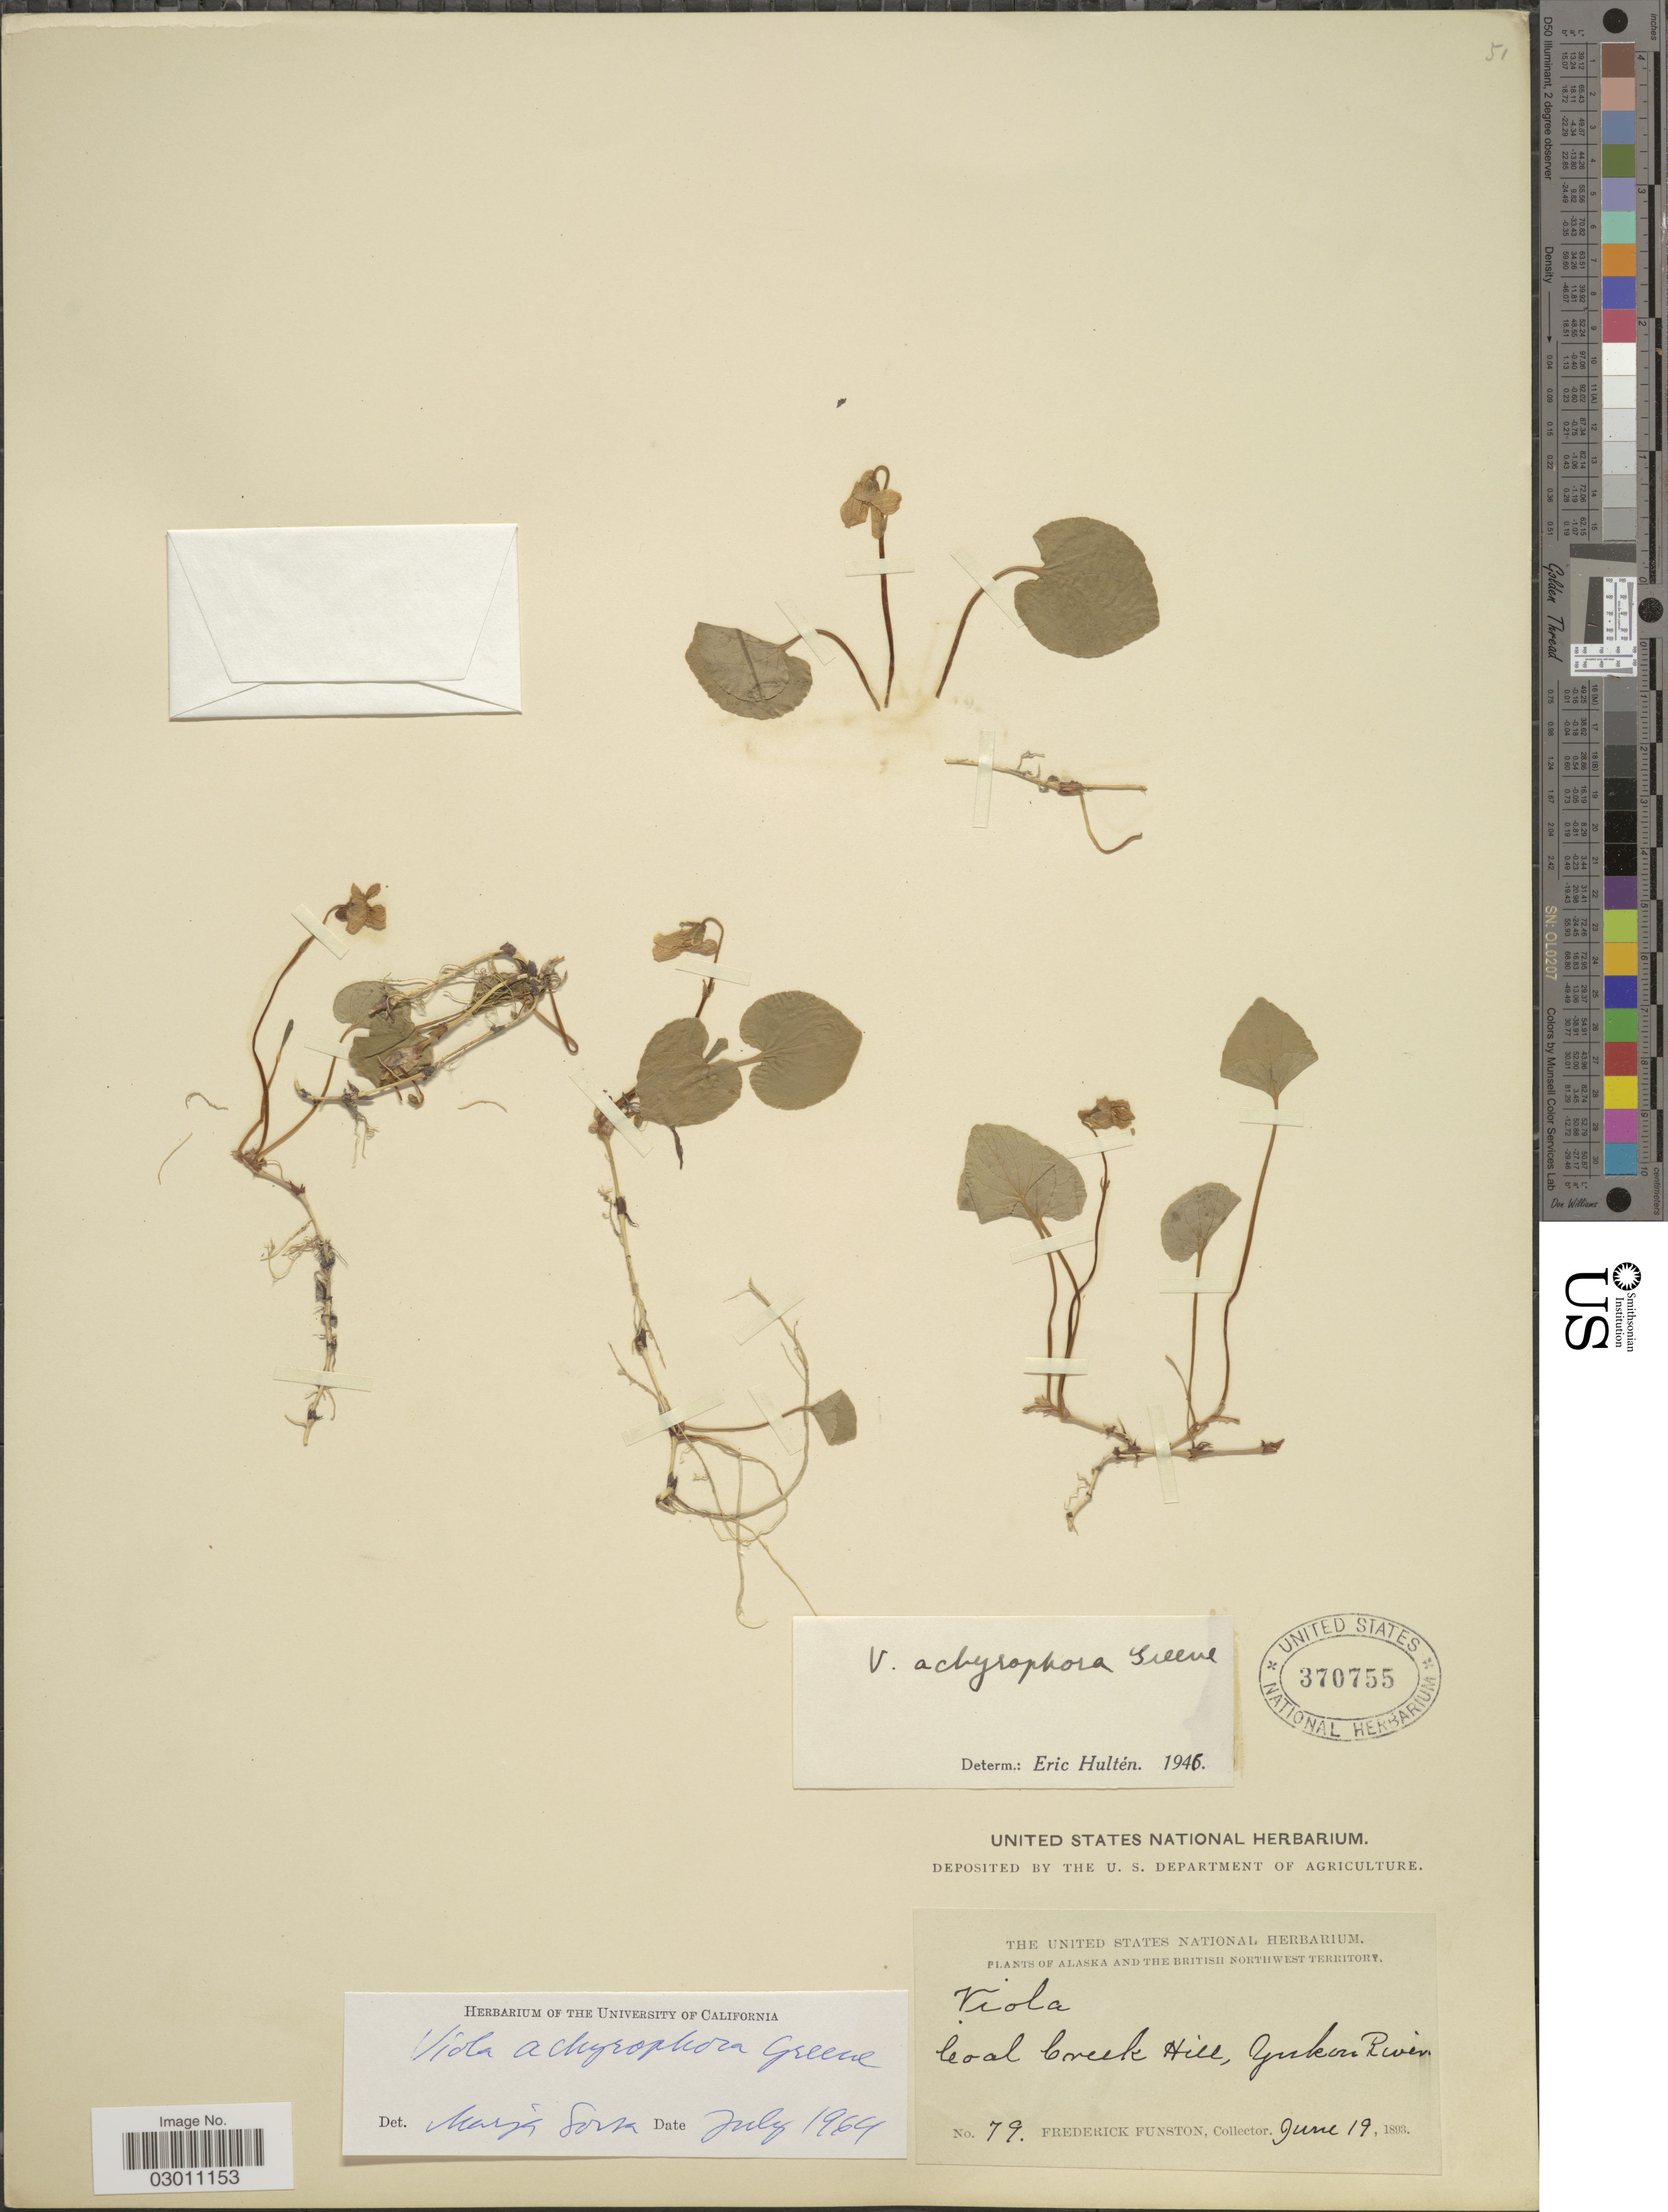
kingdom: Plantae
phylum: Tracheophyta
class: Magnoliopsida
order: Malpighiales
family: Violaceae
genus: Viola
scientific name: Viola achyrophora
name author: Greene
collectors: F. Funston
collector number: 79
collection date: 1893-06-19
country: United States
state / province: Alaska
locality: Alaska and the British Northwest Territory. Coal Creek Hill, Yunkon River.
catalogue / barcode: US 370755